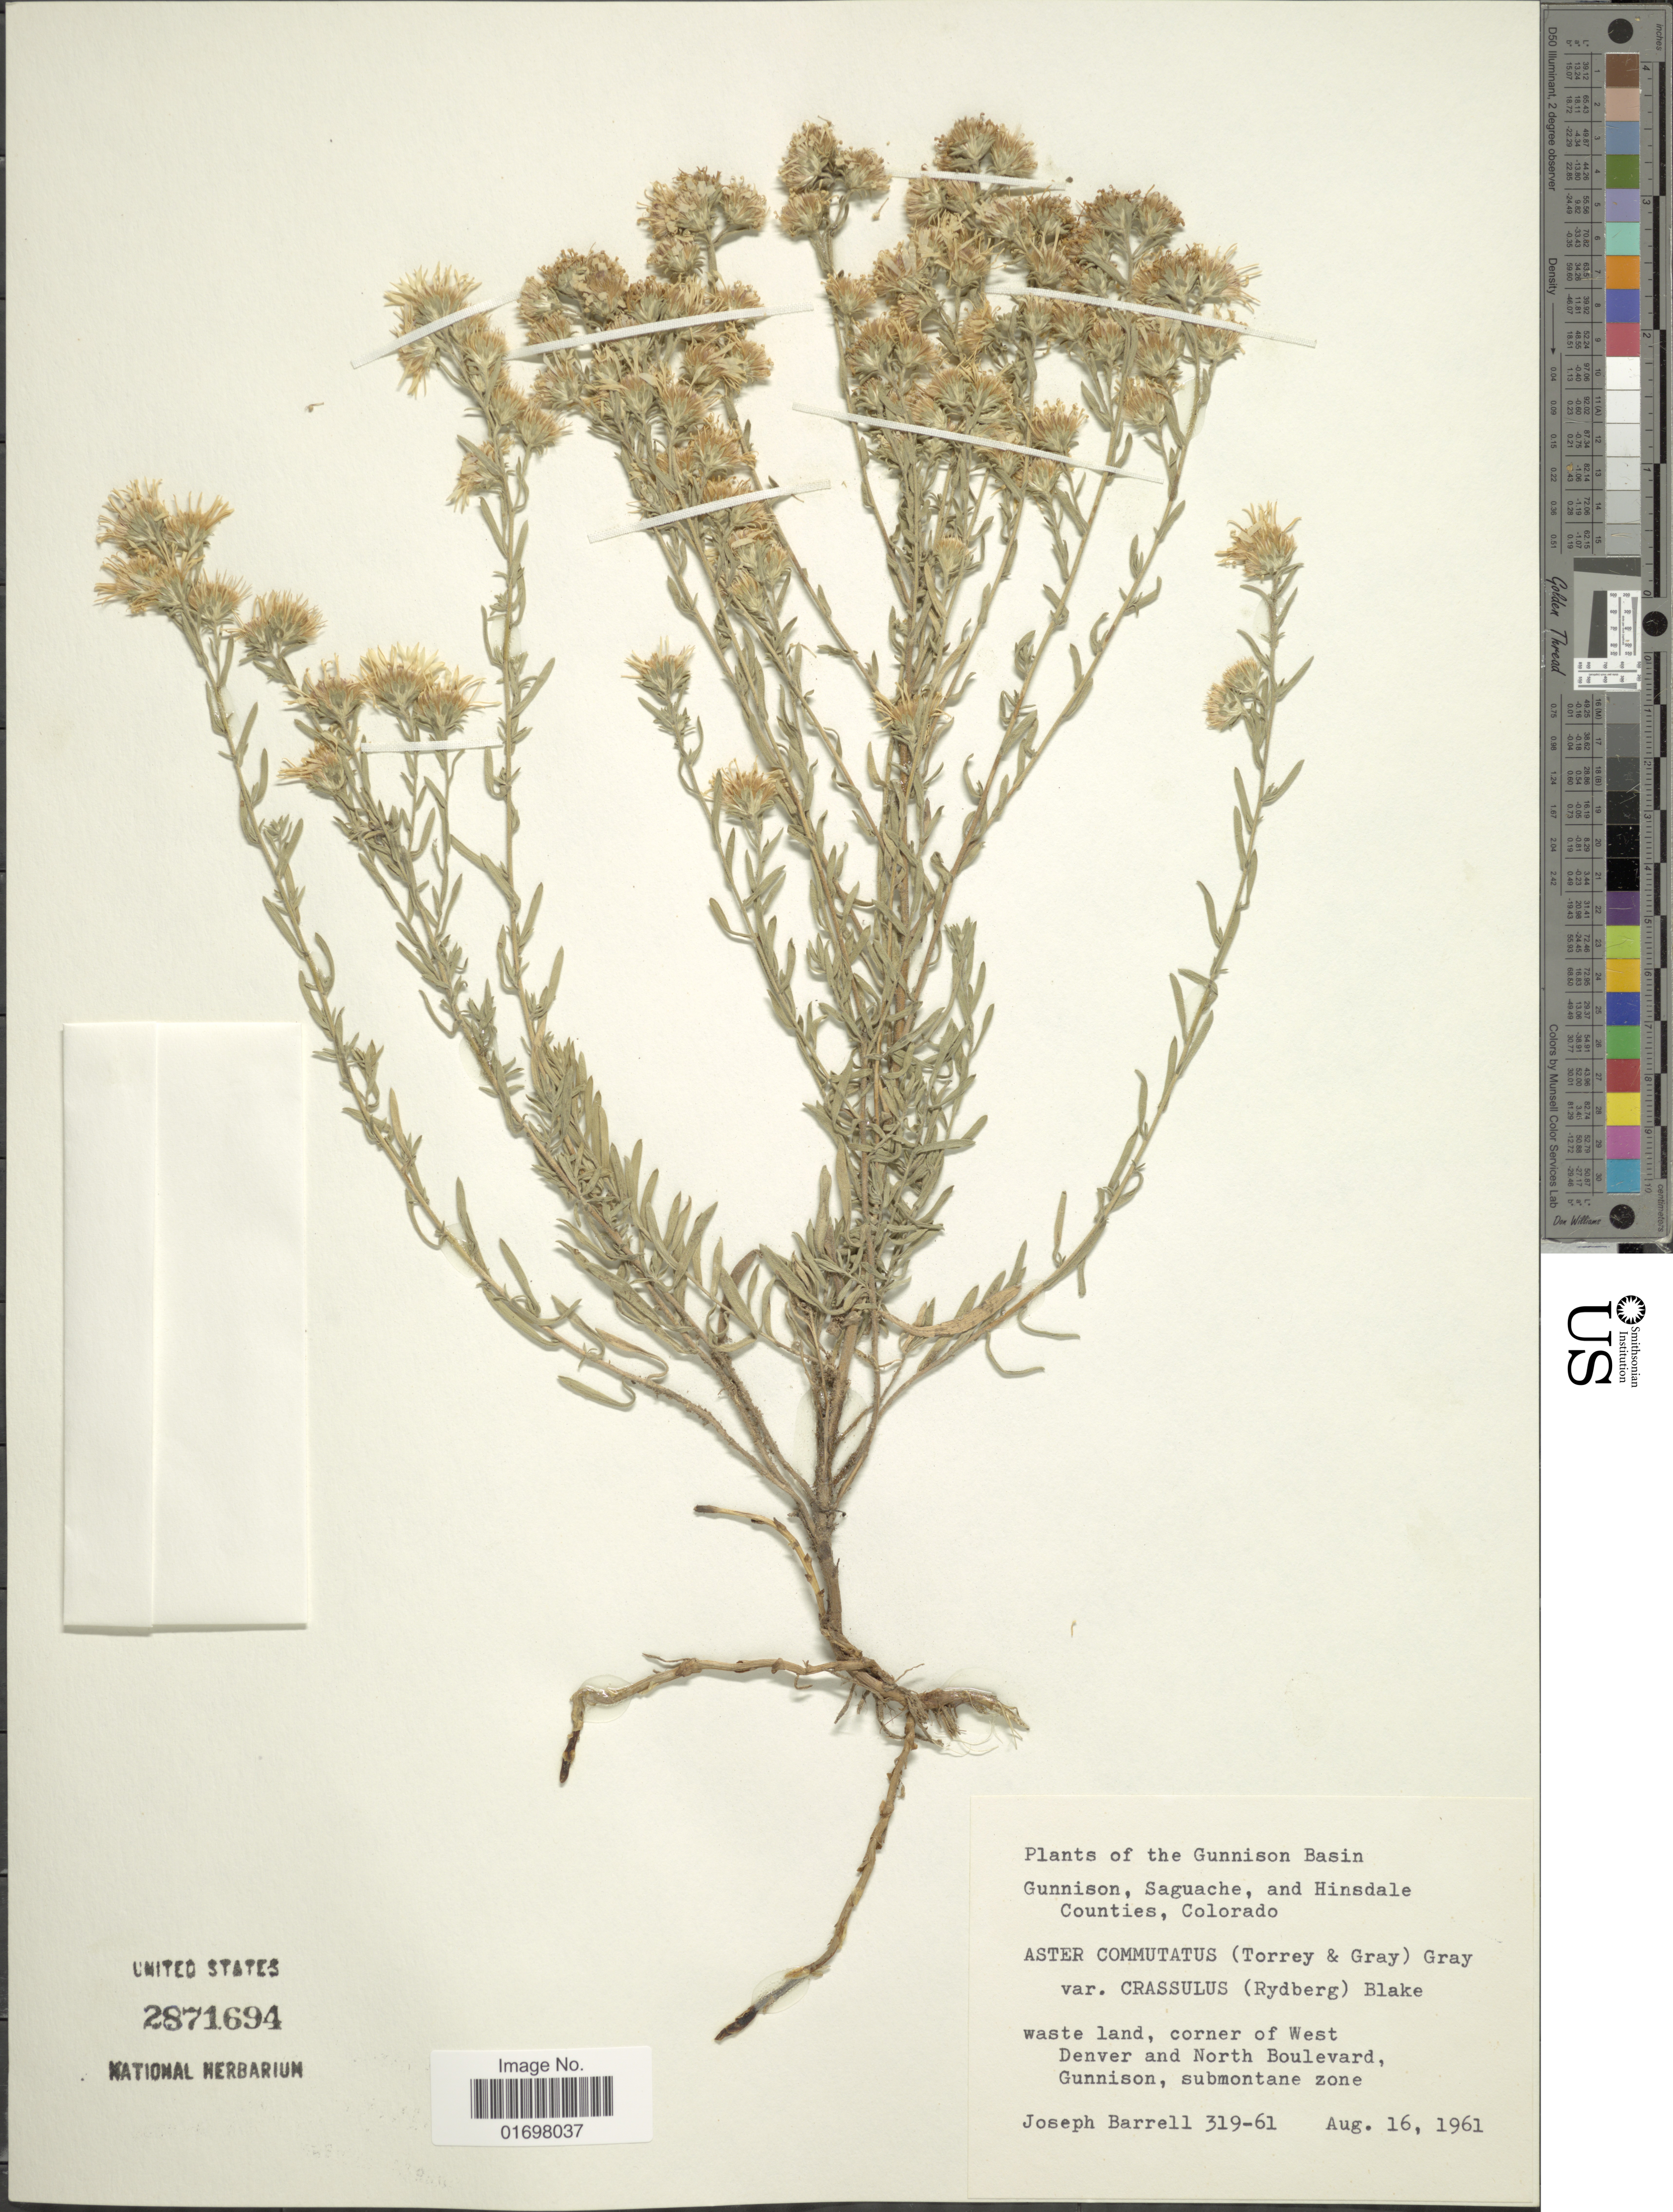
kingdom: Plantae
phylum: Tracheophyta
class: Magnoliopsida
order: Asterales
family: Asteraceae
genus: Symphyotrichum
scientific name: Symphyotrichum falcatum var. commutatum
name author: (Torr. & A. Gray) G.L. Nesom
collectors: J. Barrell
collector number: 319-61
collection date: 1961-08-16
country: United States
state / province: Colorado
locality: Gunnison Basin, Gunnison, Saguache, and Hinsdale Counties, Colorado. waste land, corner of West Denver and North Boulevard, Gunnison, submontane zone.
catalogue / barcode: US 2871694